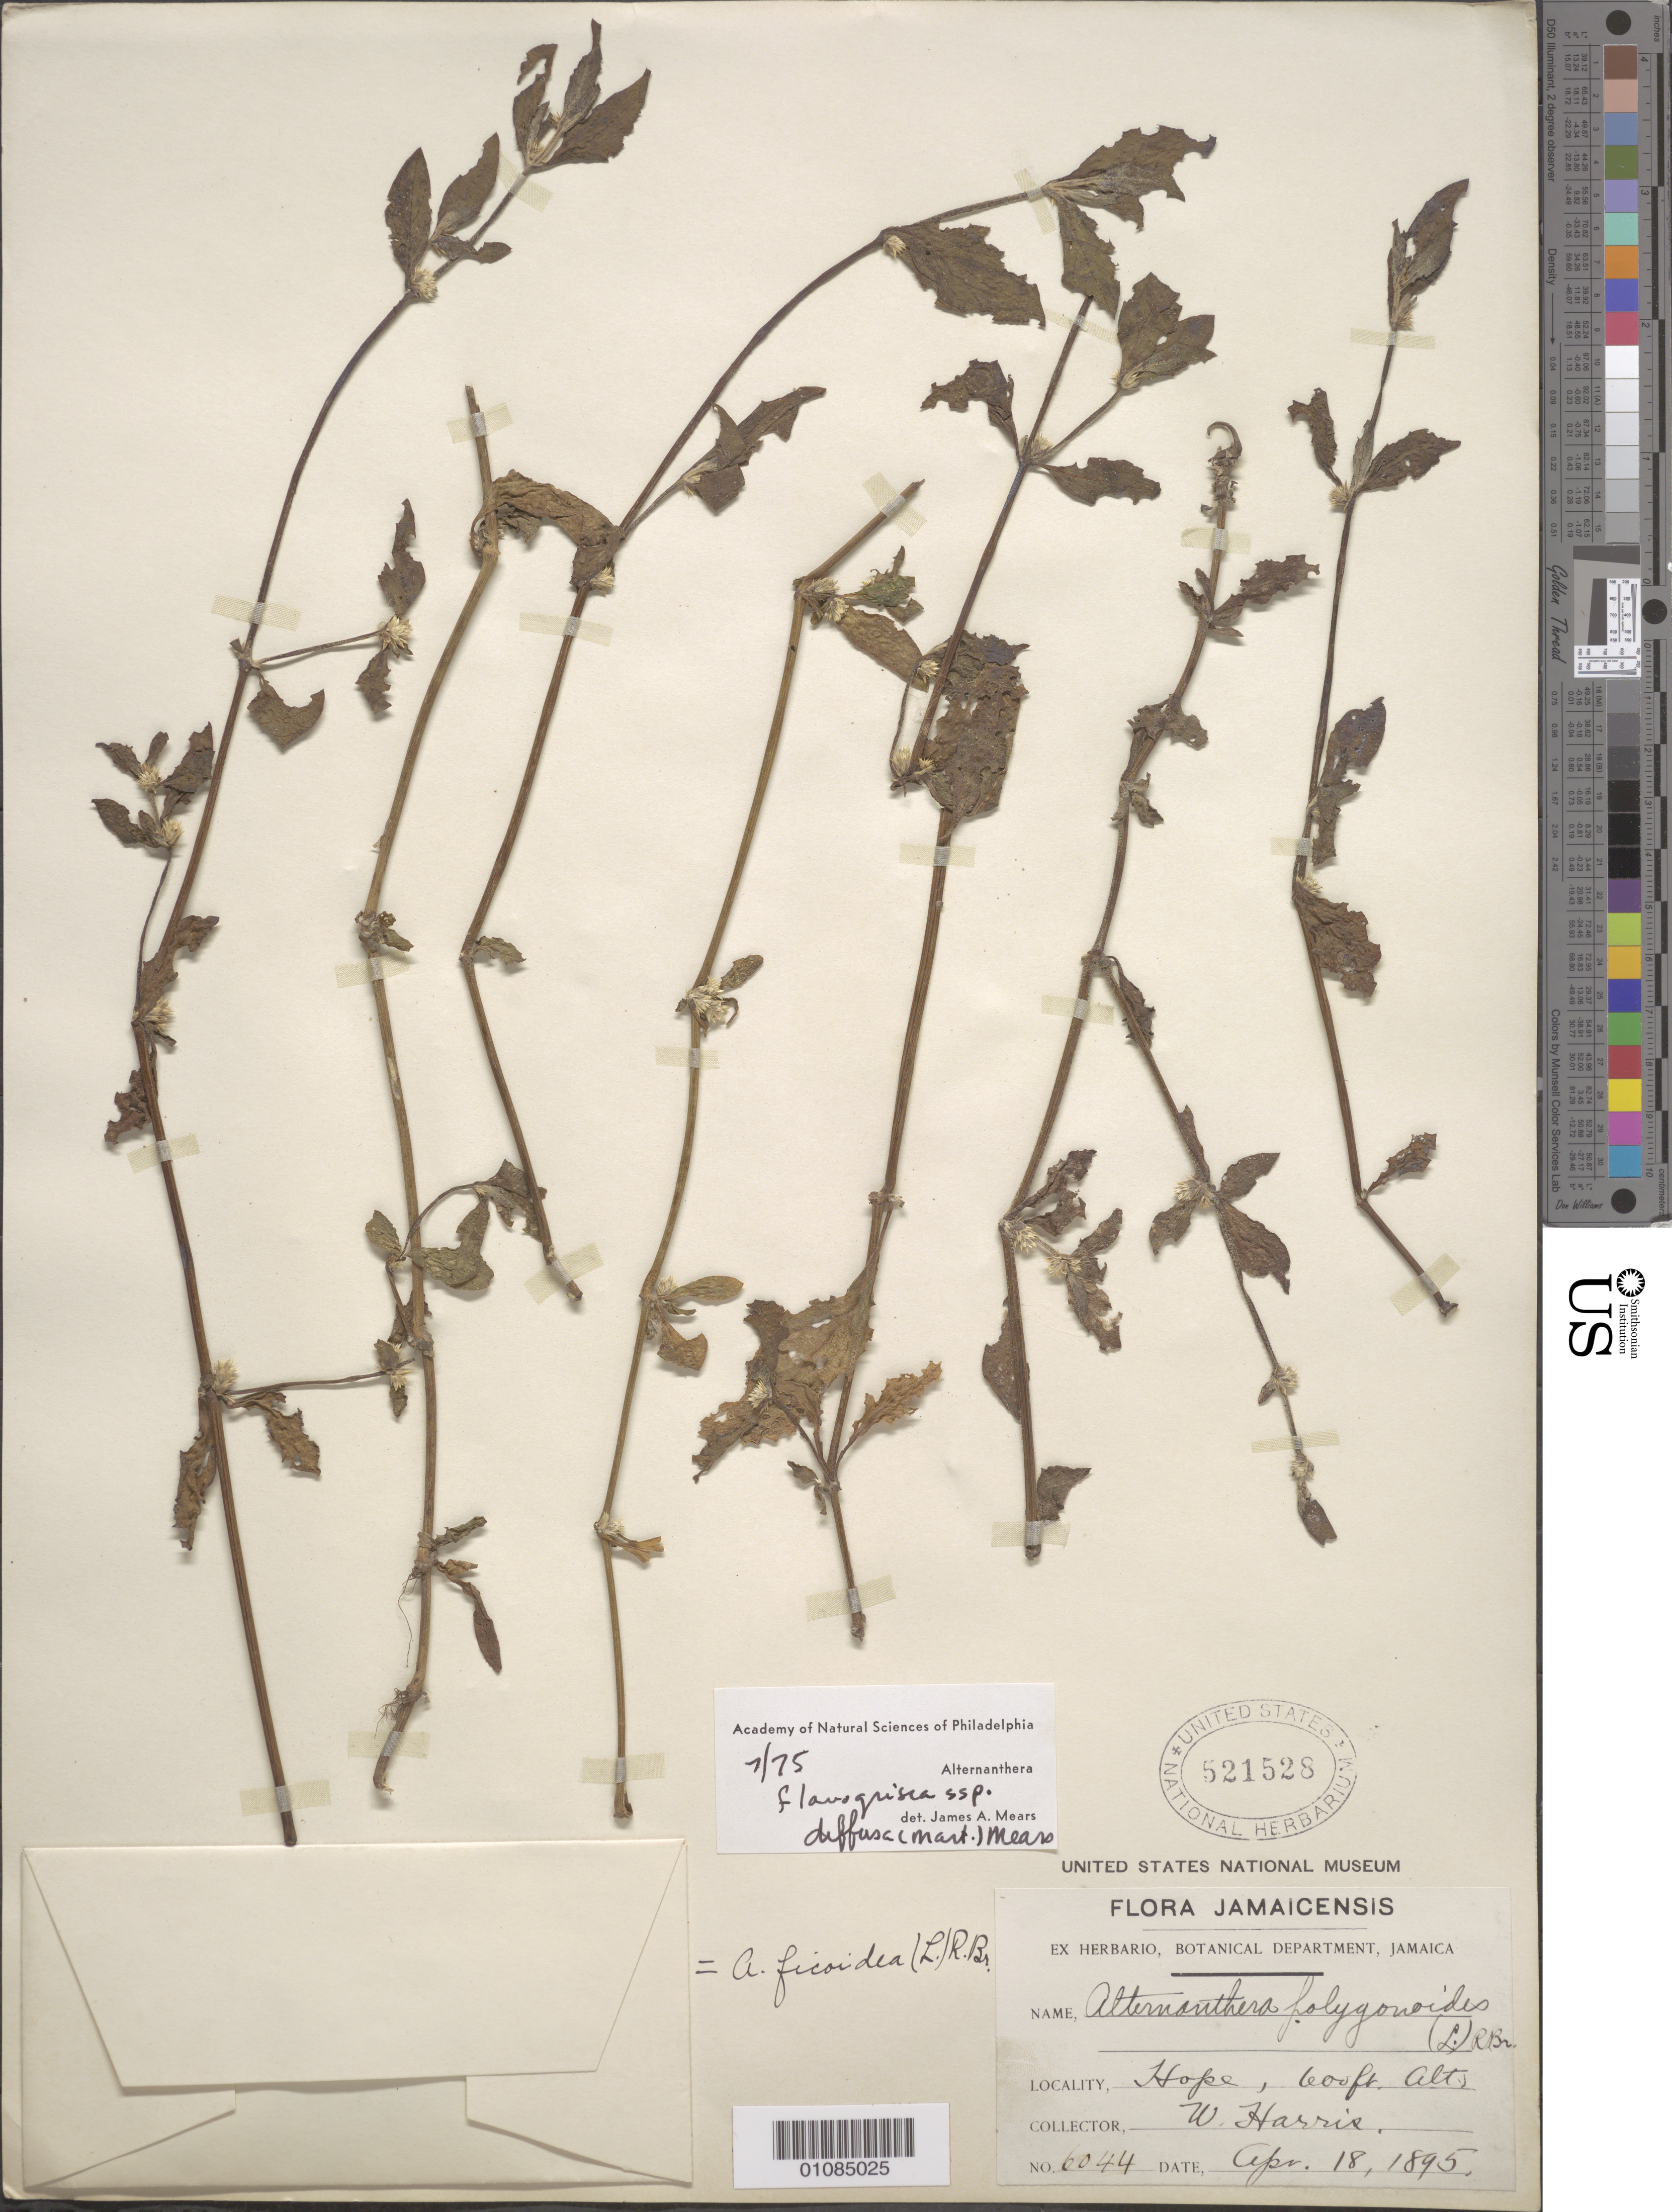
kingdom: Plantae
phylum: Tracheophyta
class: Magnoliopsida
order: Caryophyllales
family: Amaranthaceae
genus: Alternanthera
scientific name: Alternanthera flavogrisea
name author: Urb.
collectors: W. Harris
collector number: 6044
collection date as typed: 18 Apr 1895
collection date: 1895-04-18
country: Jamaica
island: Jamaica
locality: Hope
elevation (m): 183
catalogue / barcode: US 521528